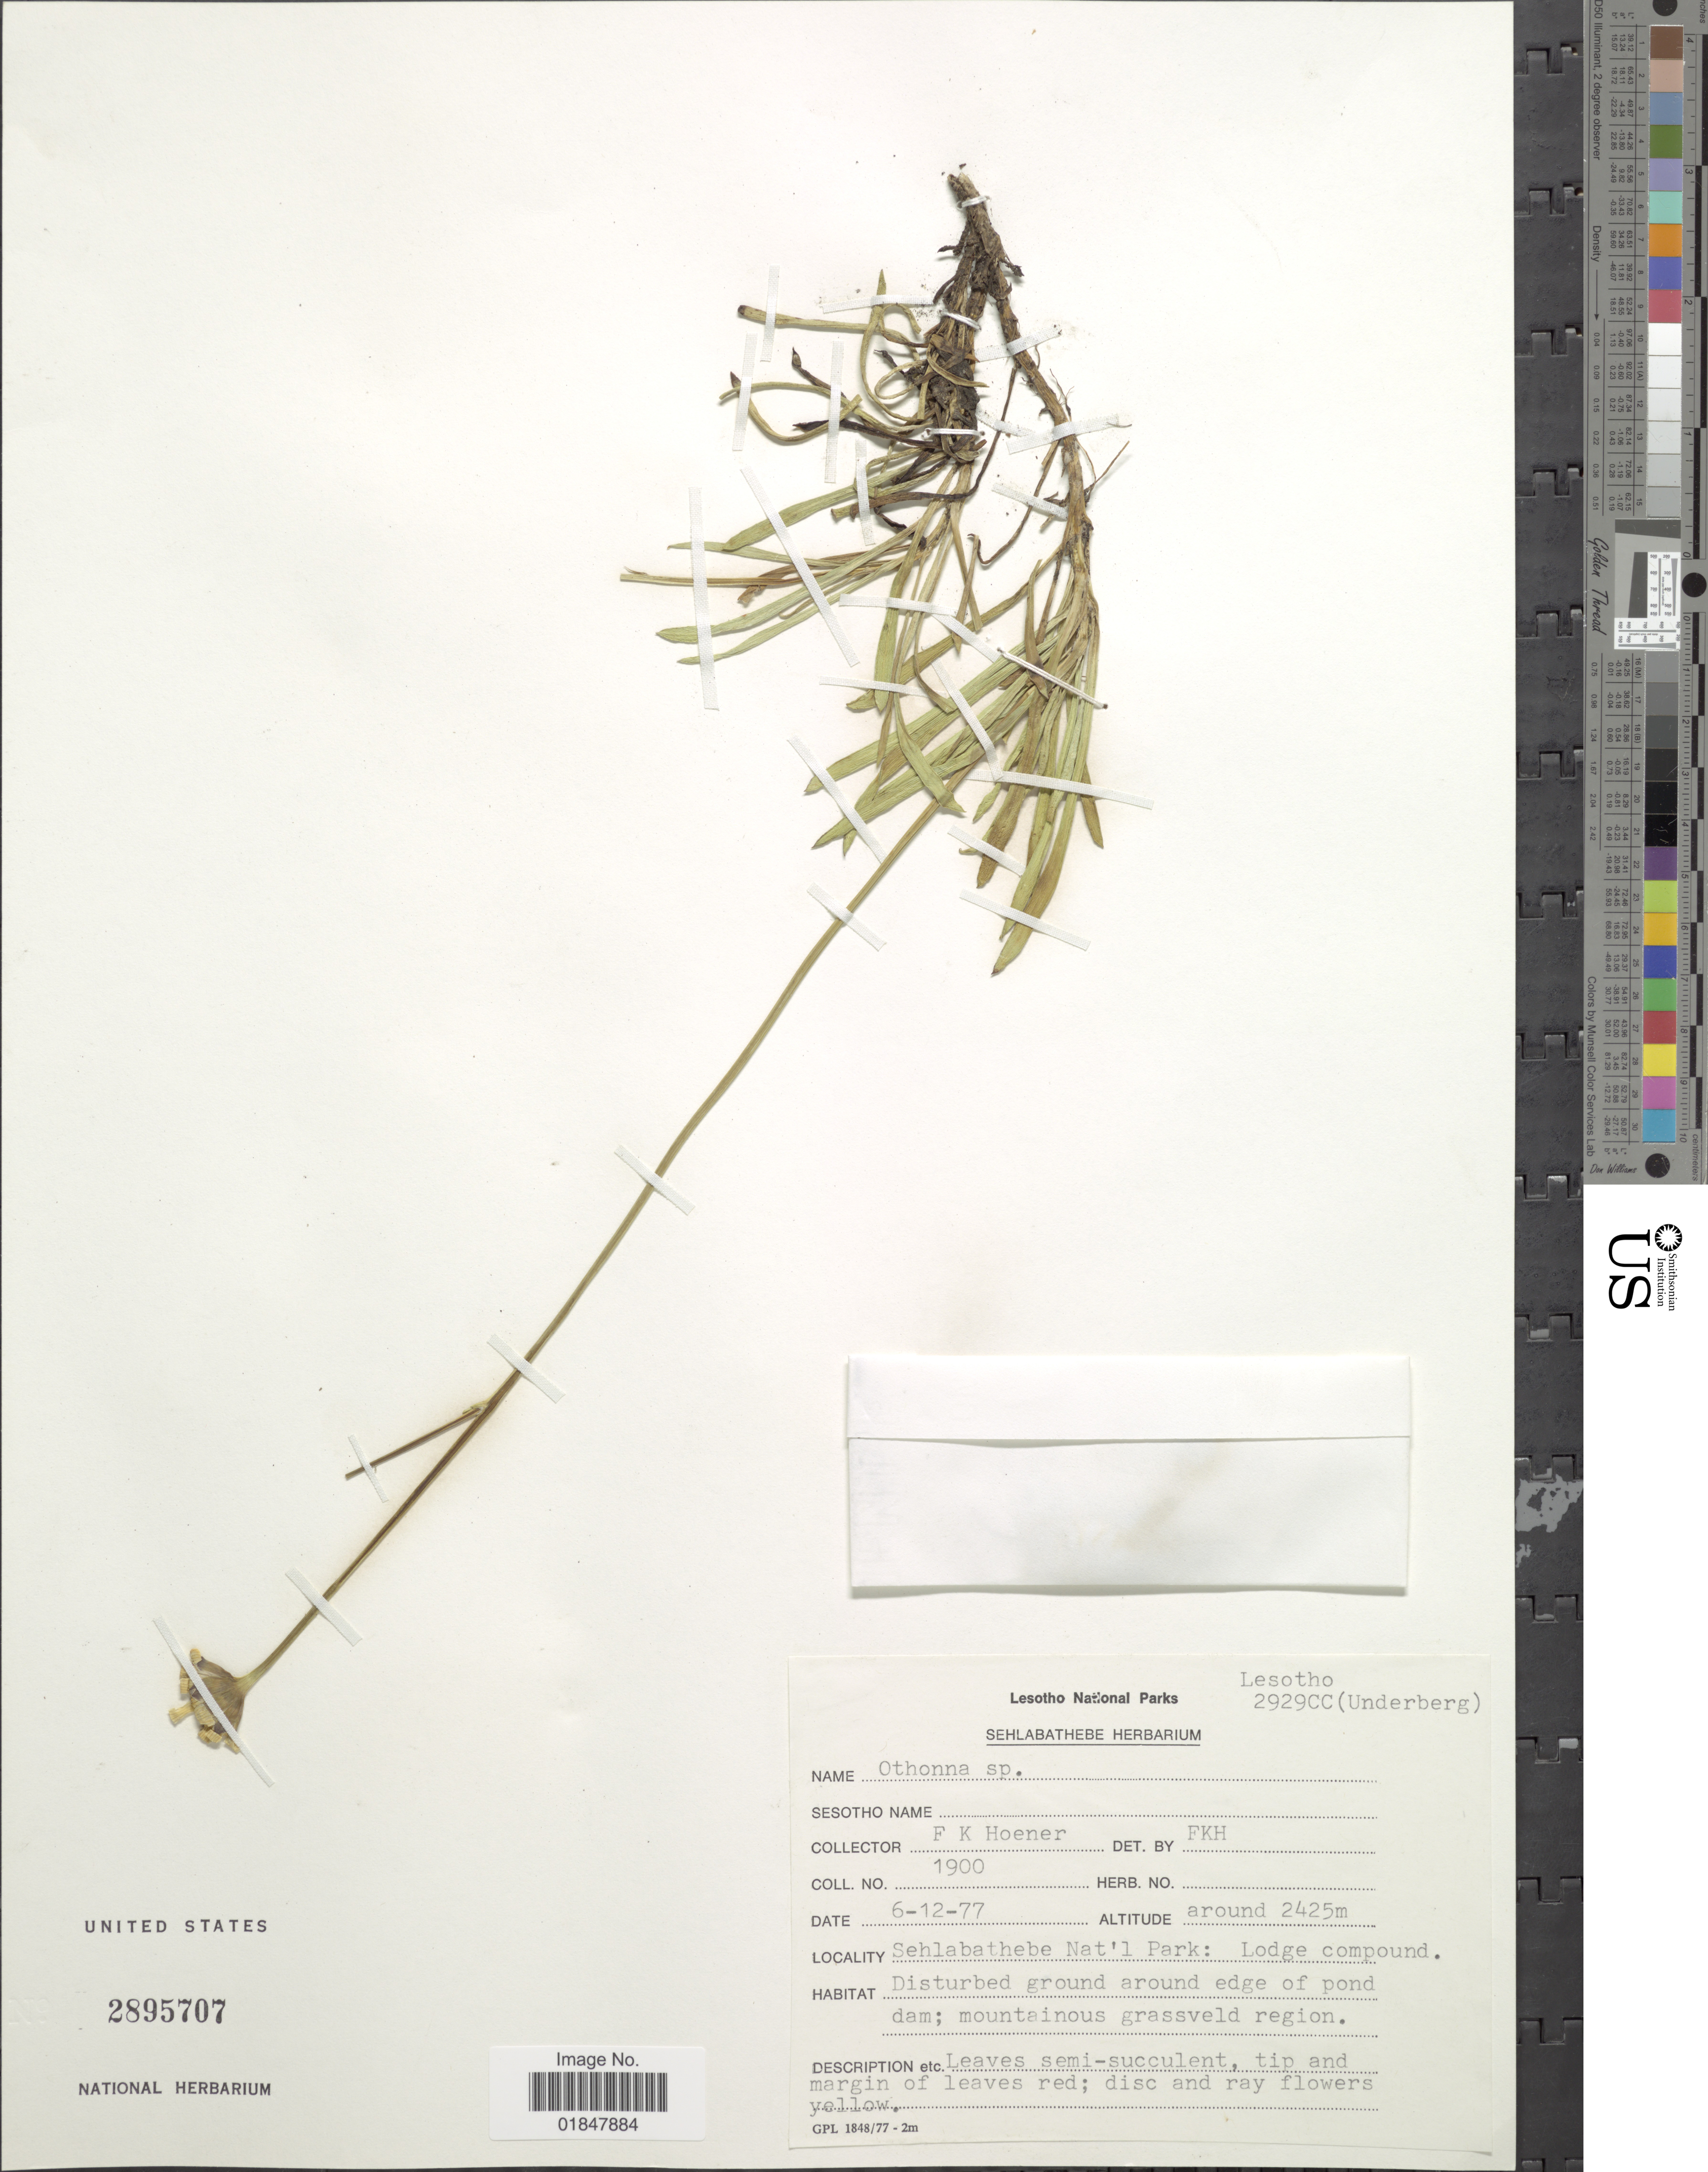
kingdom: Plantae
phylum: Tracheophyta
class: Magnoliopsida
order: Asterales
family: Asteraceae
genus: Othonna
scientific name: Othonna sp.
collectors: F. Hoener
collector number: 1900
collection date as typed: Transcribed d/m/y: 6/12/77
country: Lesotho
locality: Lesotho National Parks, Lesotho 2929CC (Underberg), Sehlabathebe Nat'l Park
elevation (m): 2425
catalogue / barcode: US 2895707